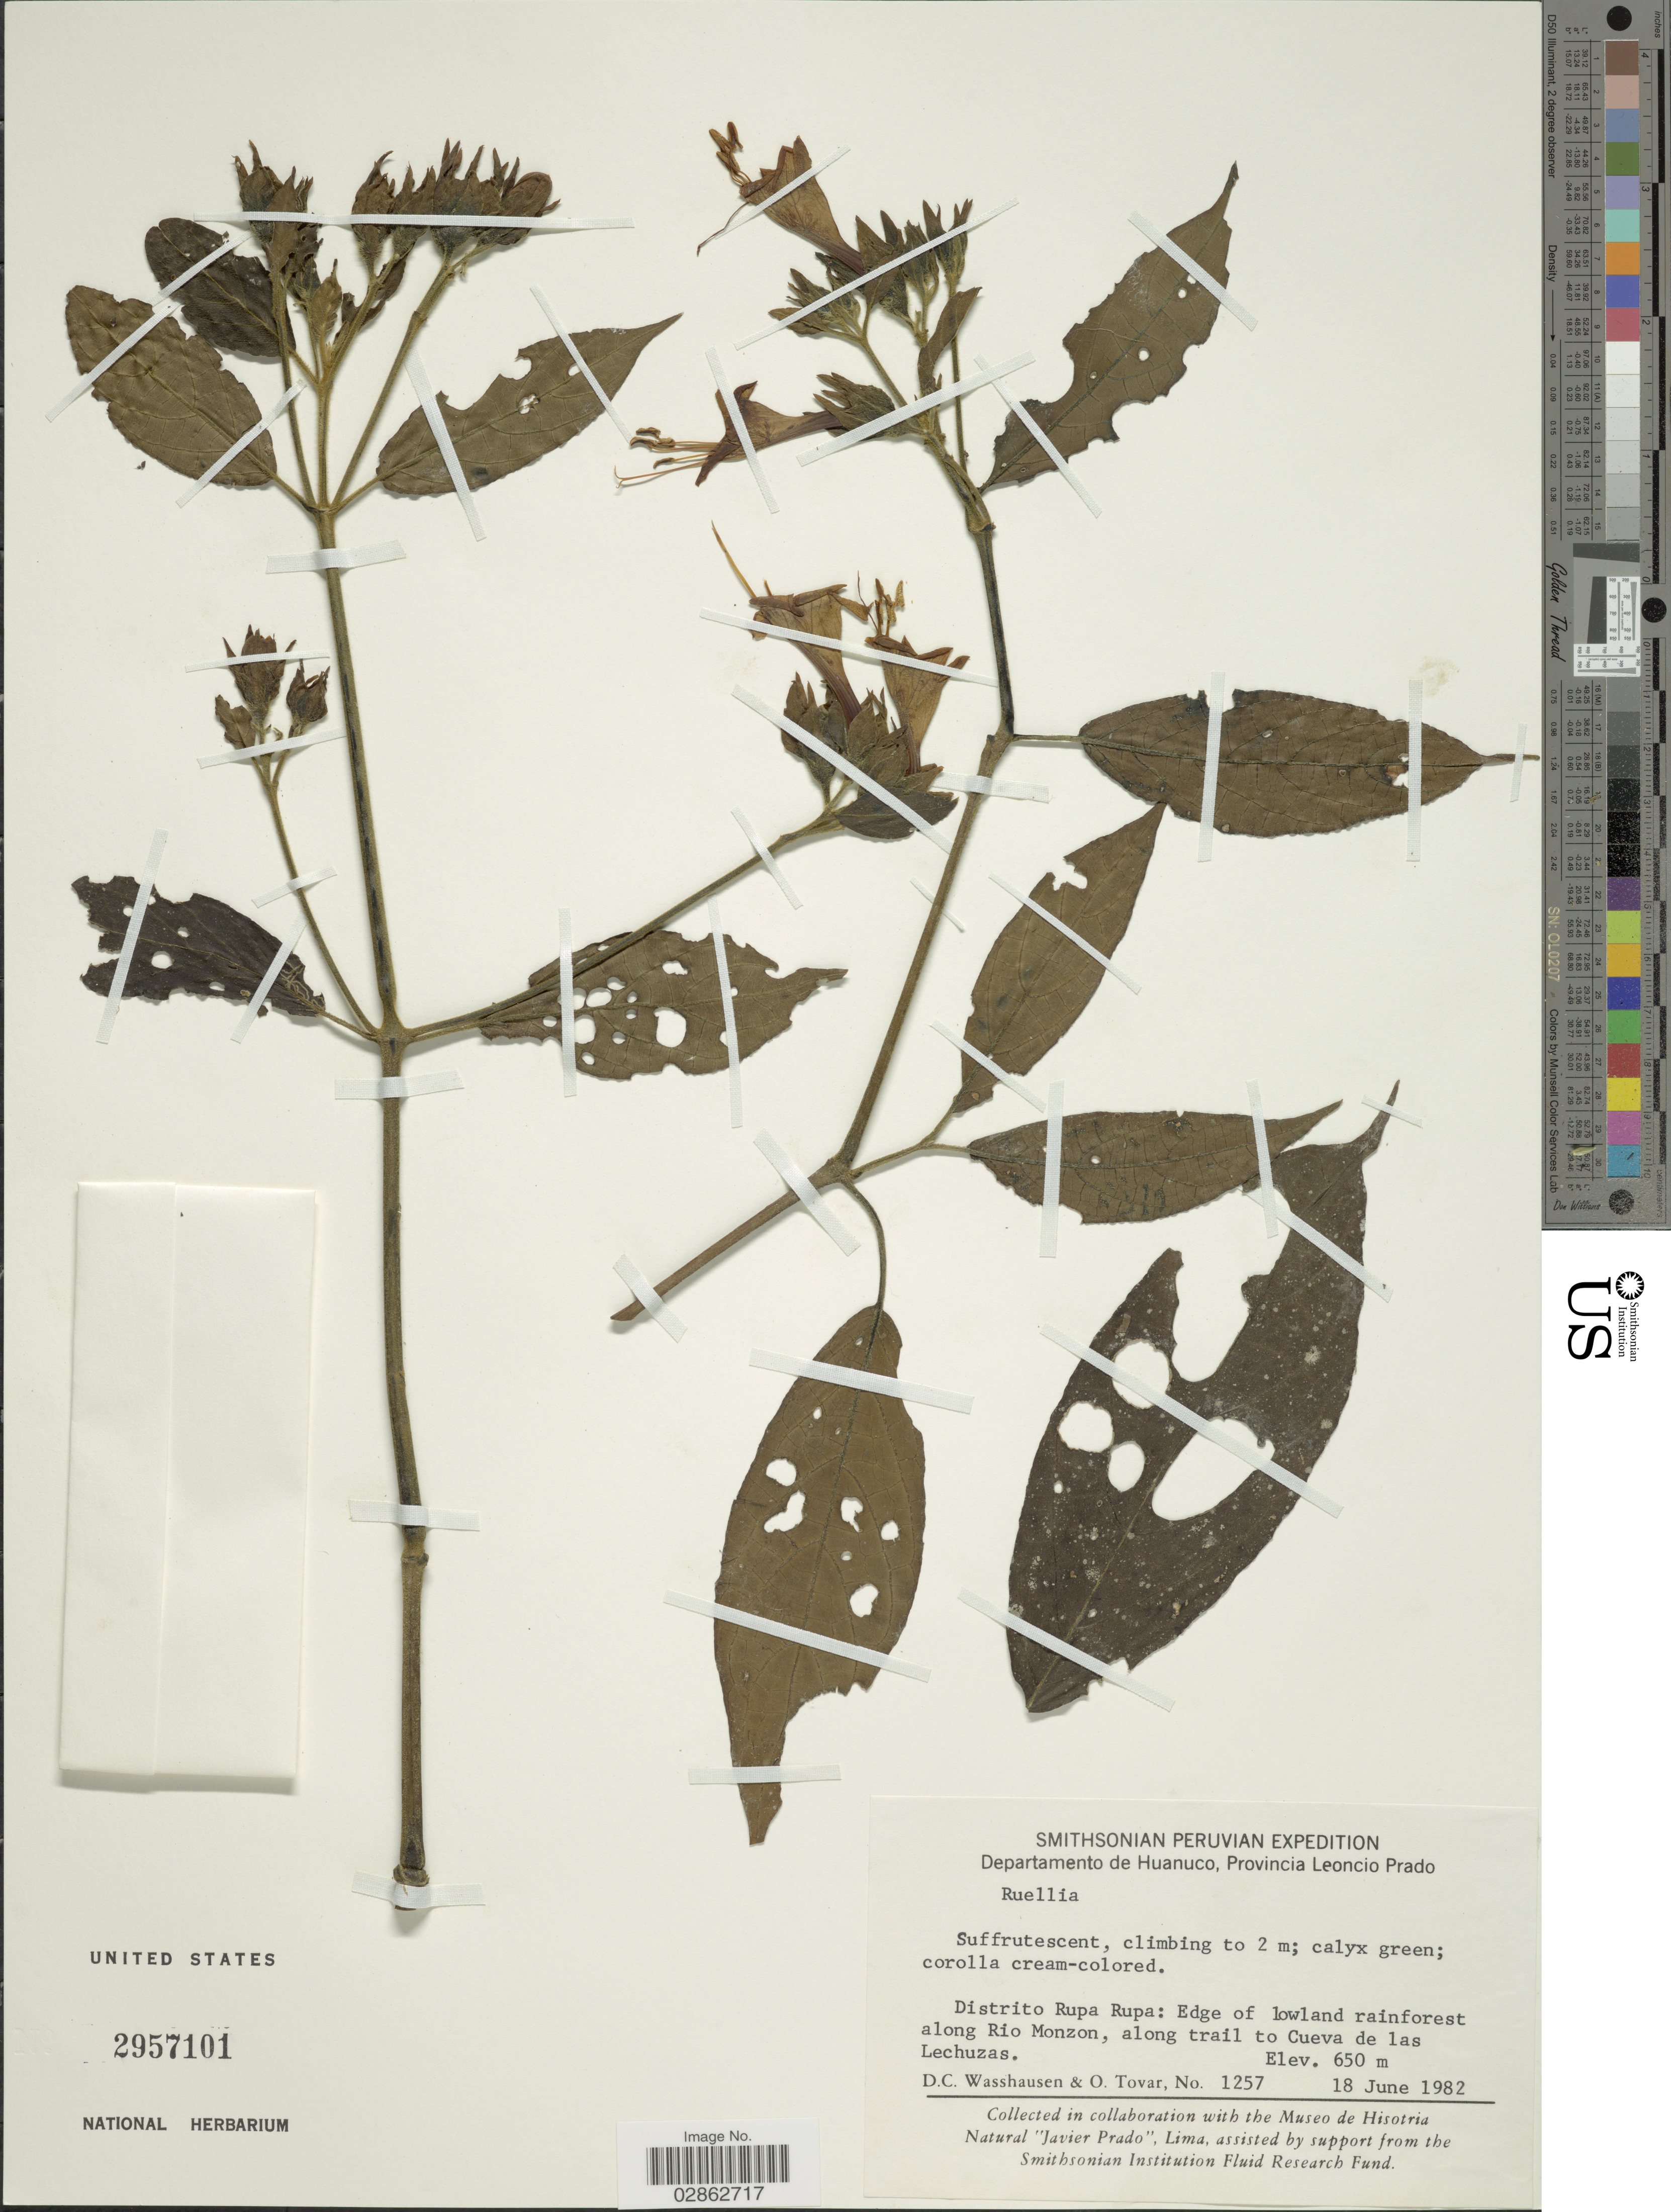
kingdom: Plantae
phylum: Tracheophyta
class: Magnoliopsida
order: Lamiales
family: Acanthaceae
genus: Ruellia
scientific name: Ruellia sp.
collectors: D. C. Wasshausen & Ó. Tovar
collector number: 1257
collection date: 1982-06-18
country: Peru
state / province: Huánuco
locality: Departamento de Huanuco, Provincia Leoncio Prado. Distrito Rupa Rupa: Edge of lowland rainforest along Rio Monzon, along trail to Cueva de las Lechuzas.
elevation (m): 650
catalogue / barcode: US 2957101